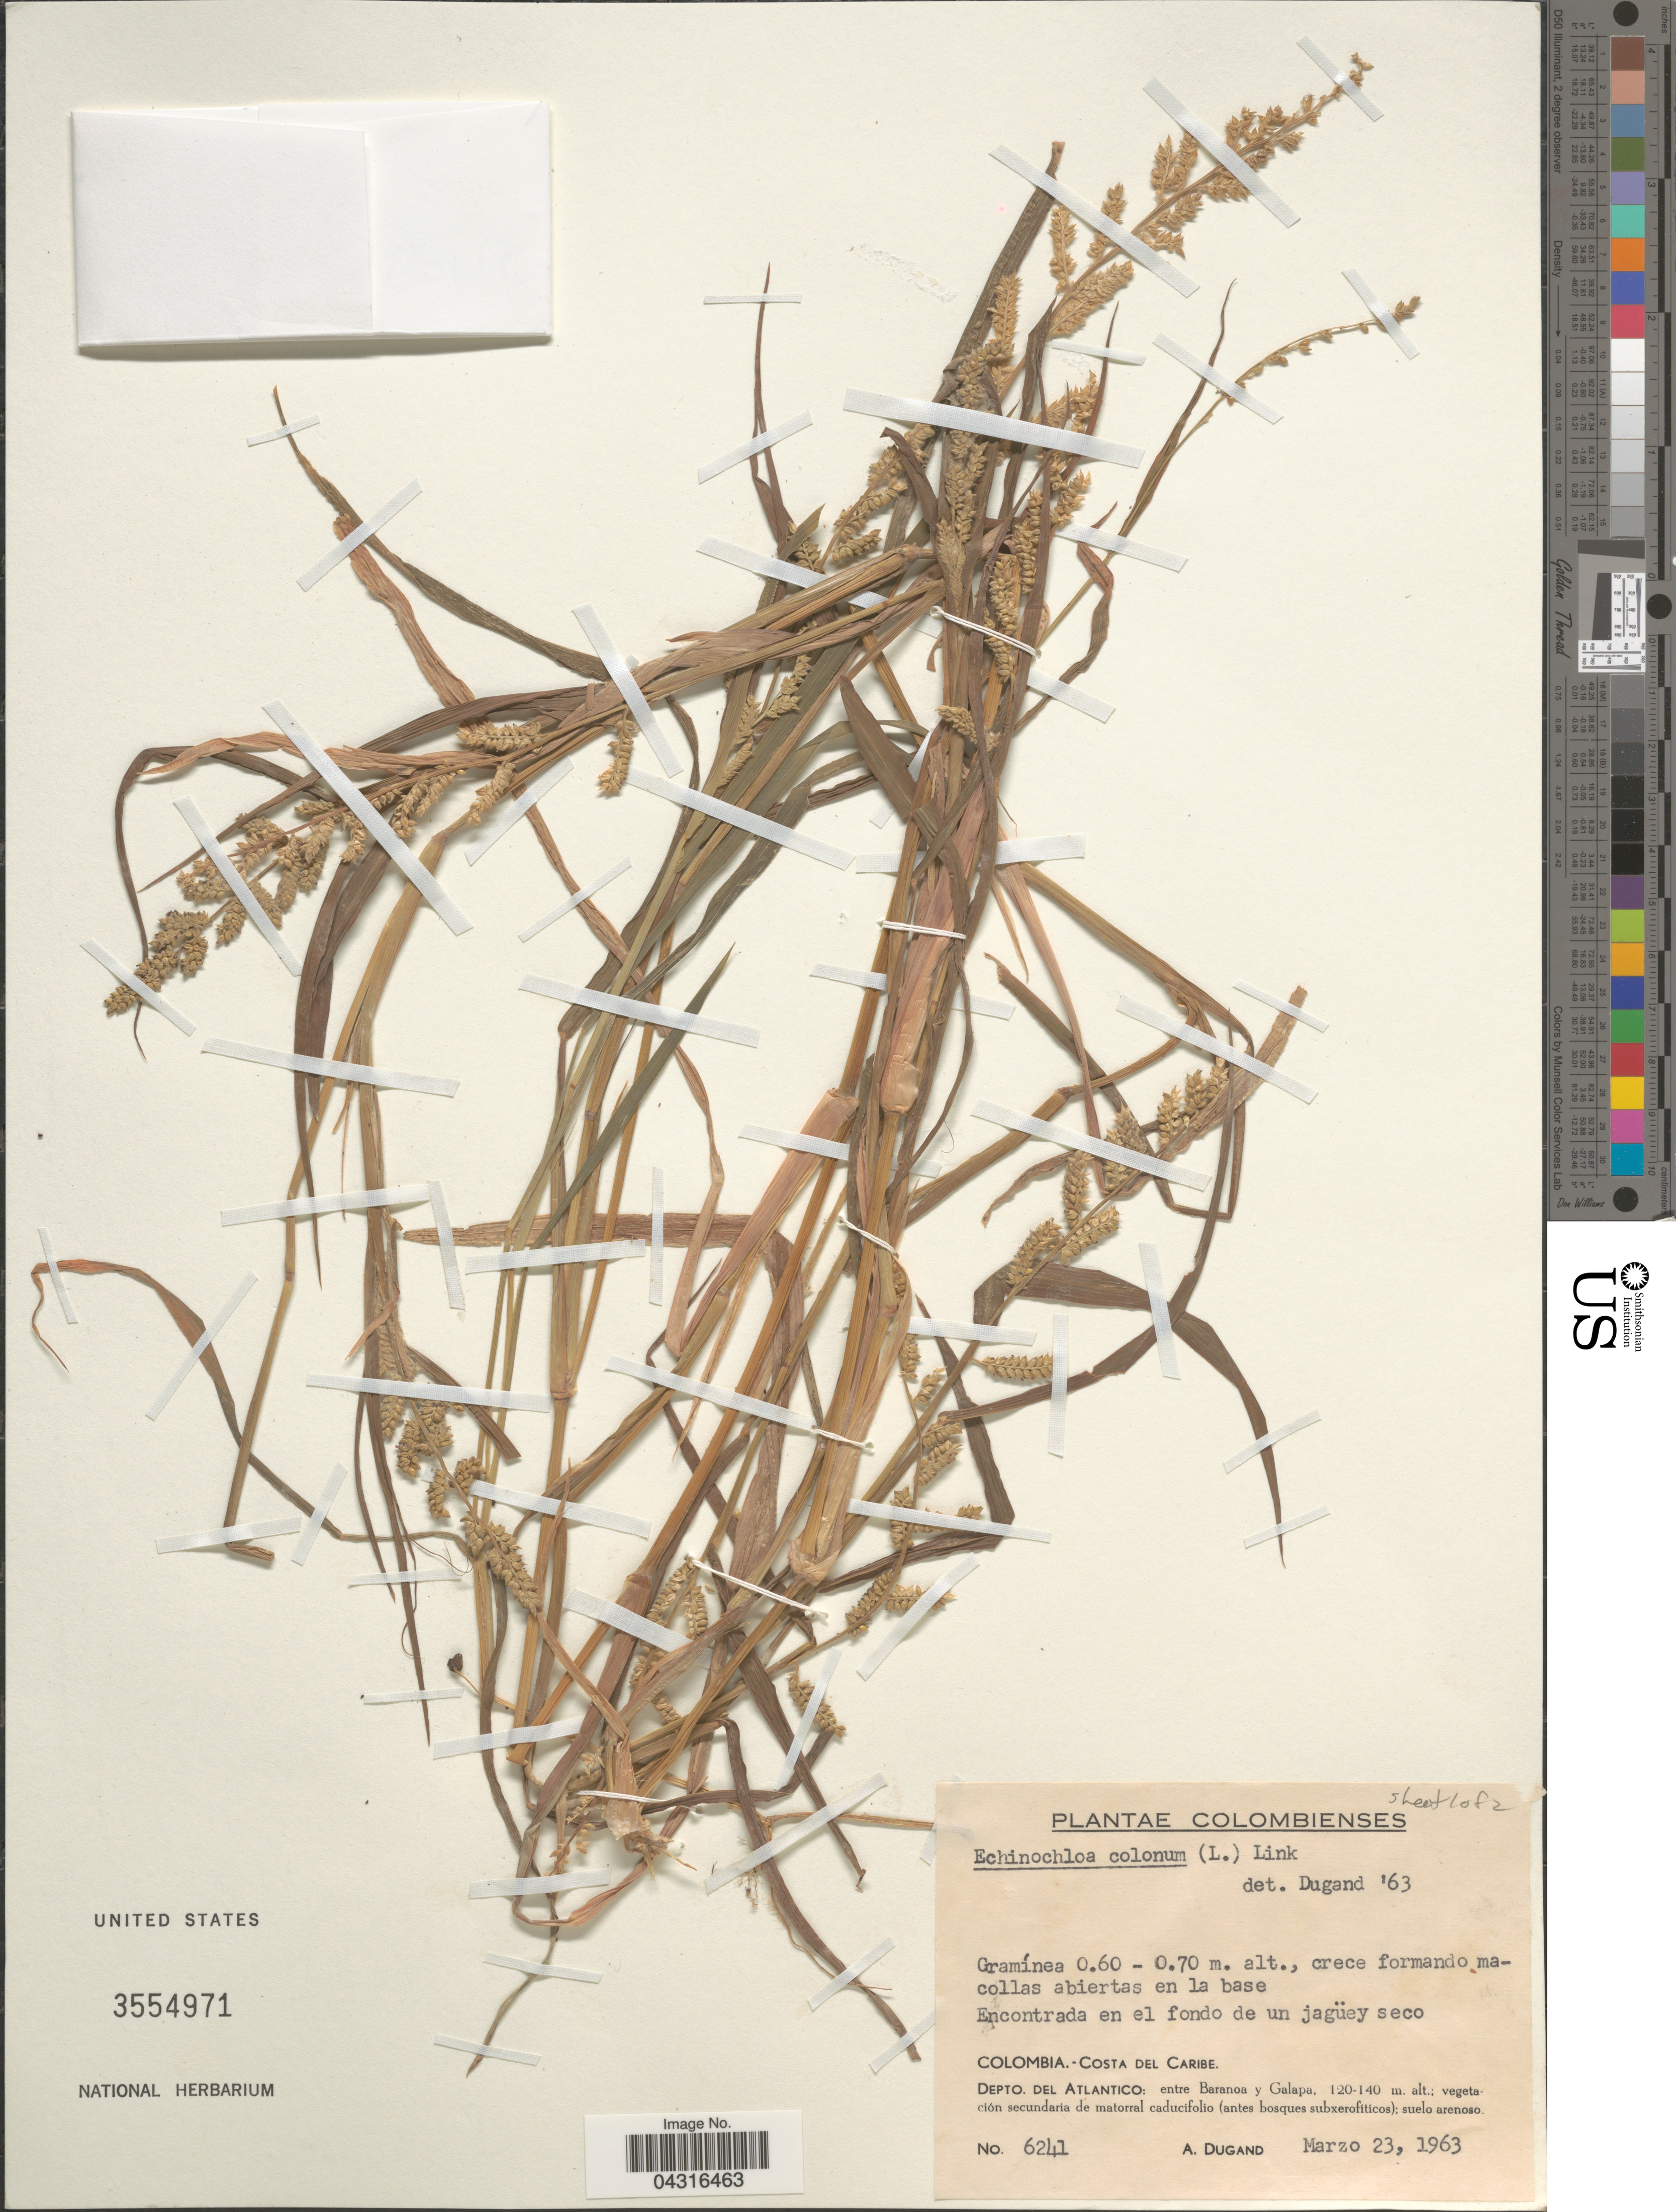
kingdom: Plantae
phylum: Tracheophyta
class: Liliopsida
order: Poales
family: Poaceae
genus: Echinochloa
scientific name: Echinochloa colona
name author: (L.) Link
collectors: A. Dugand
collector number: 6241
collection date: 1963-03-23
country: Colombia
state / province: Atlántico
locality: Costa del Caribe. Depto. del Atlantico: entre Baranoa y Galapa.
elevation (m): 120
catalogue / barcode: US 3554971